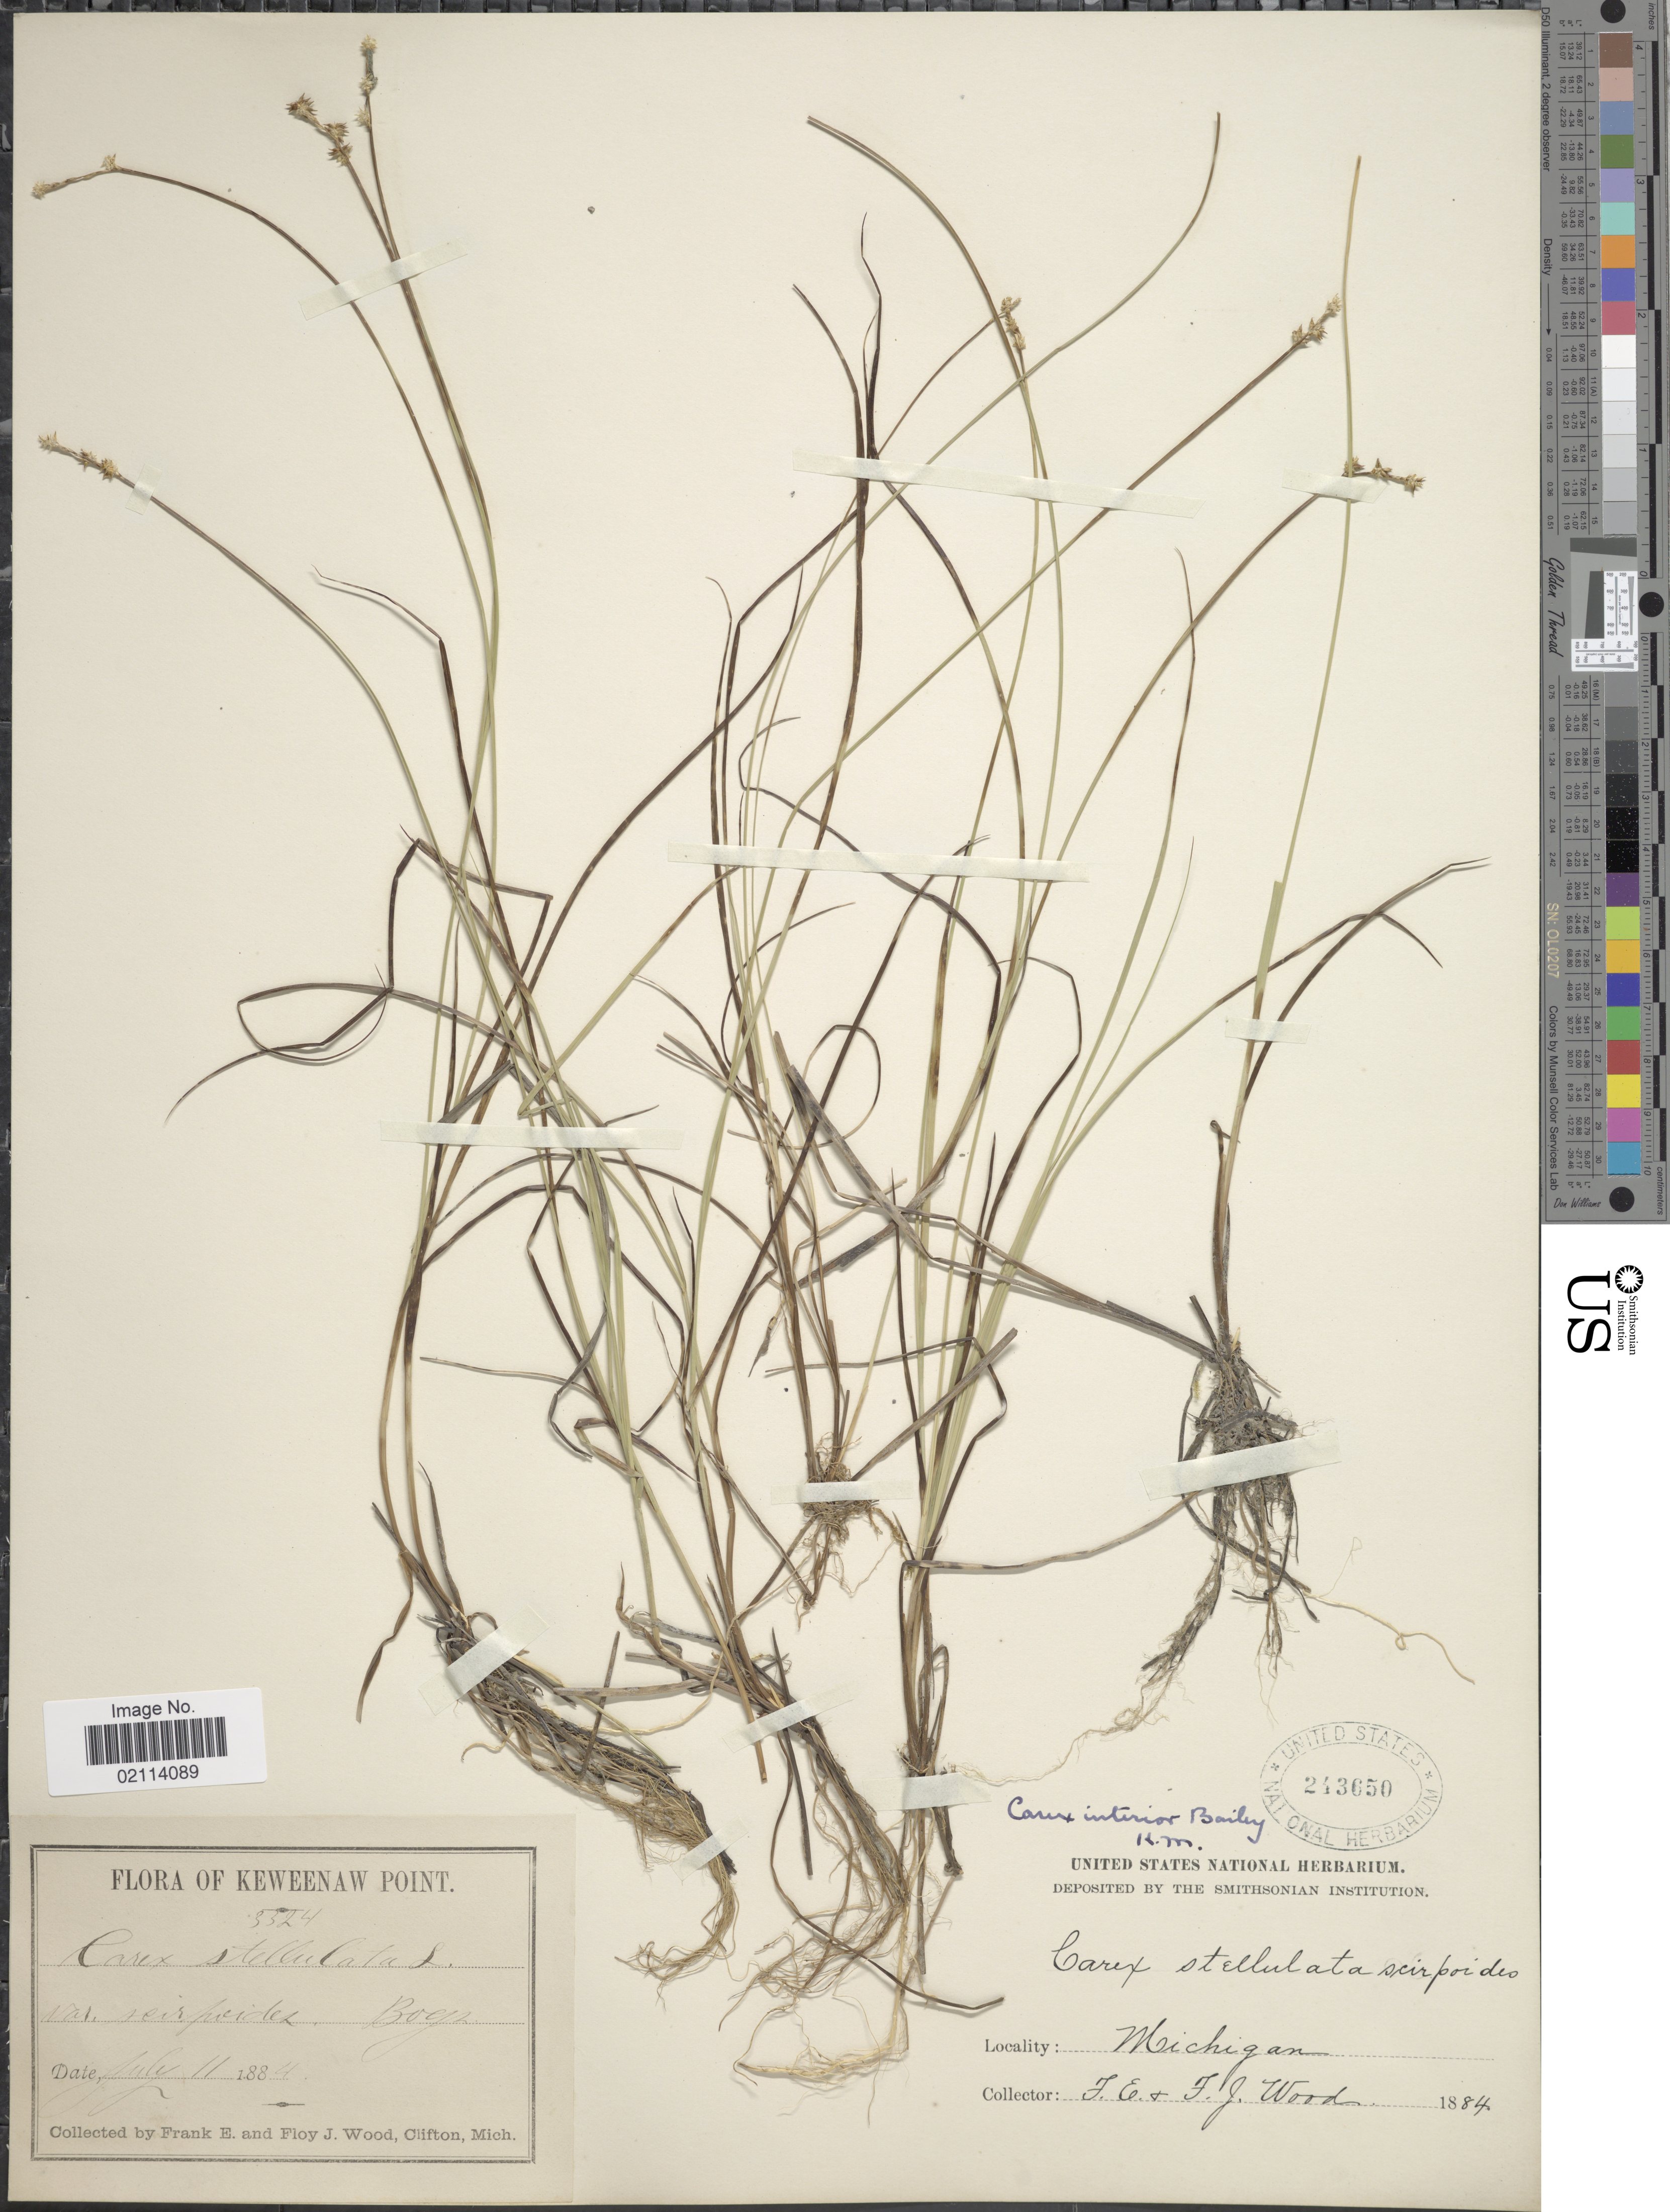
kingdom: Plantae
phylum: Tracheophyta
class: Liliopsida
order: Poales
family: Cyperaceae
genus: Carex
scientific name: Carex interior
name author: L.H. Bailey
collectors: F. Wood & F. Wood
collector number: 3324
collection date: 1884-07-11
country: United States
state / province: Michigan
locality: Keweenaw Point.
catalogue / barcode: US 243650